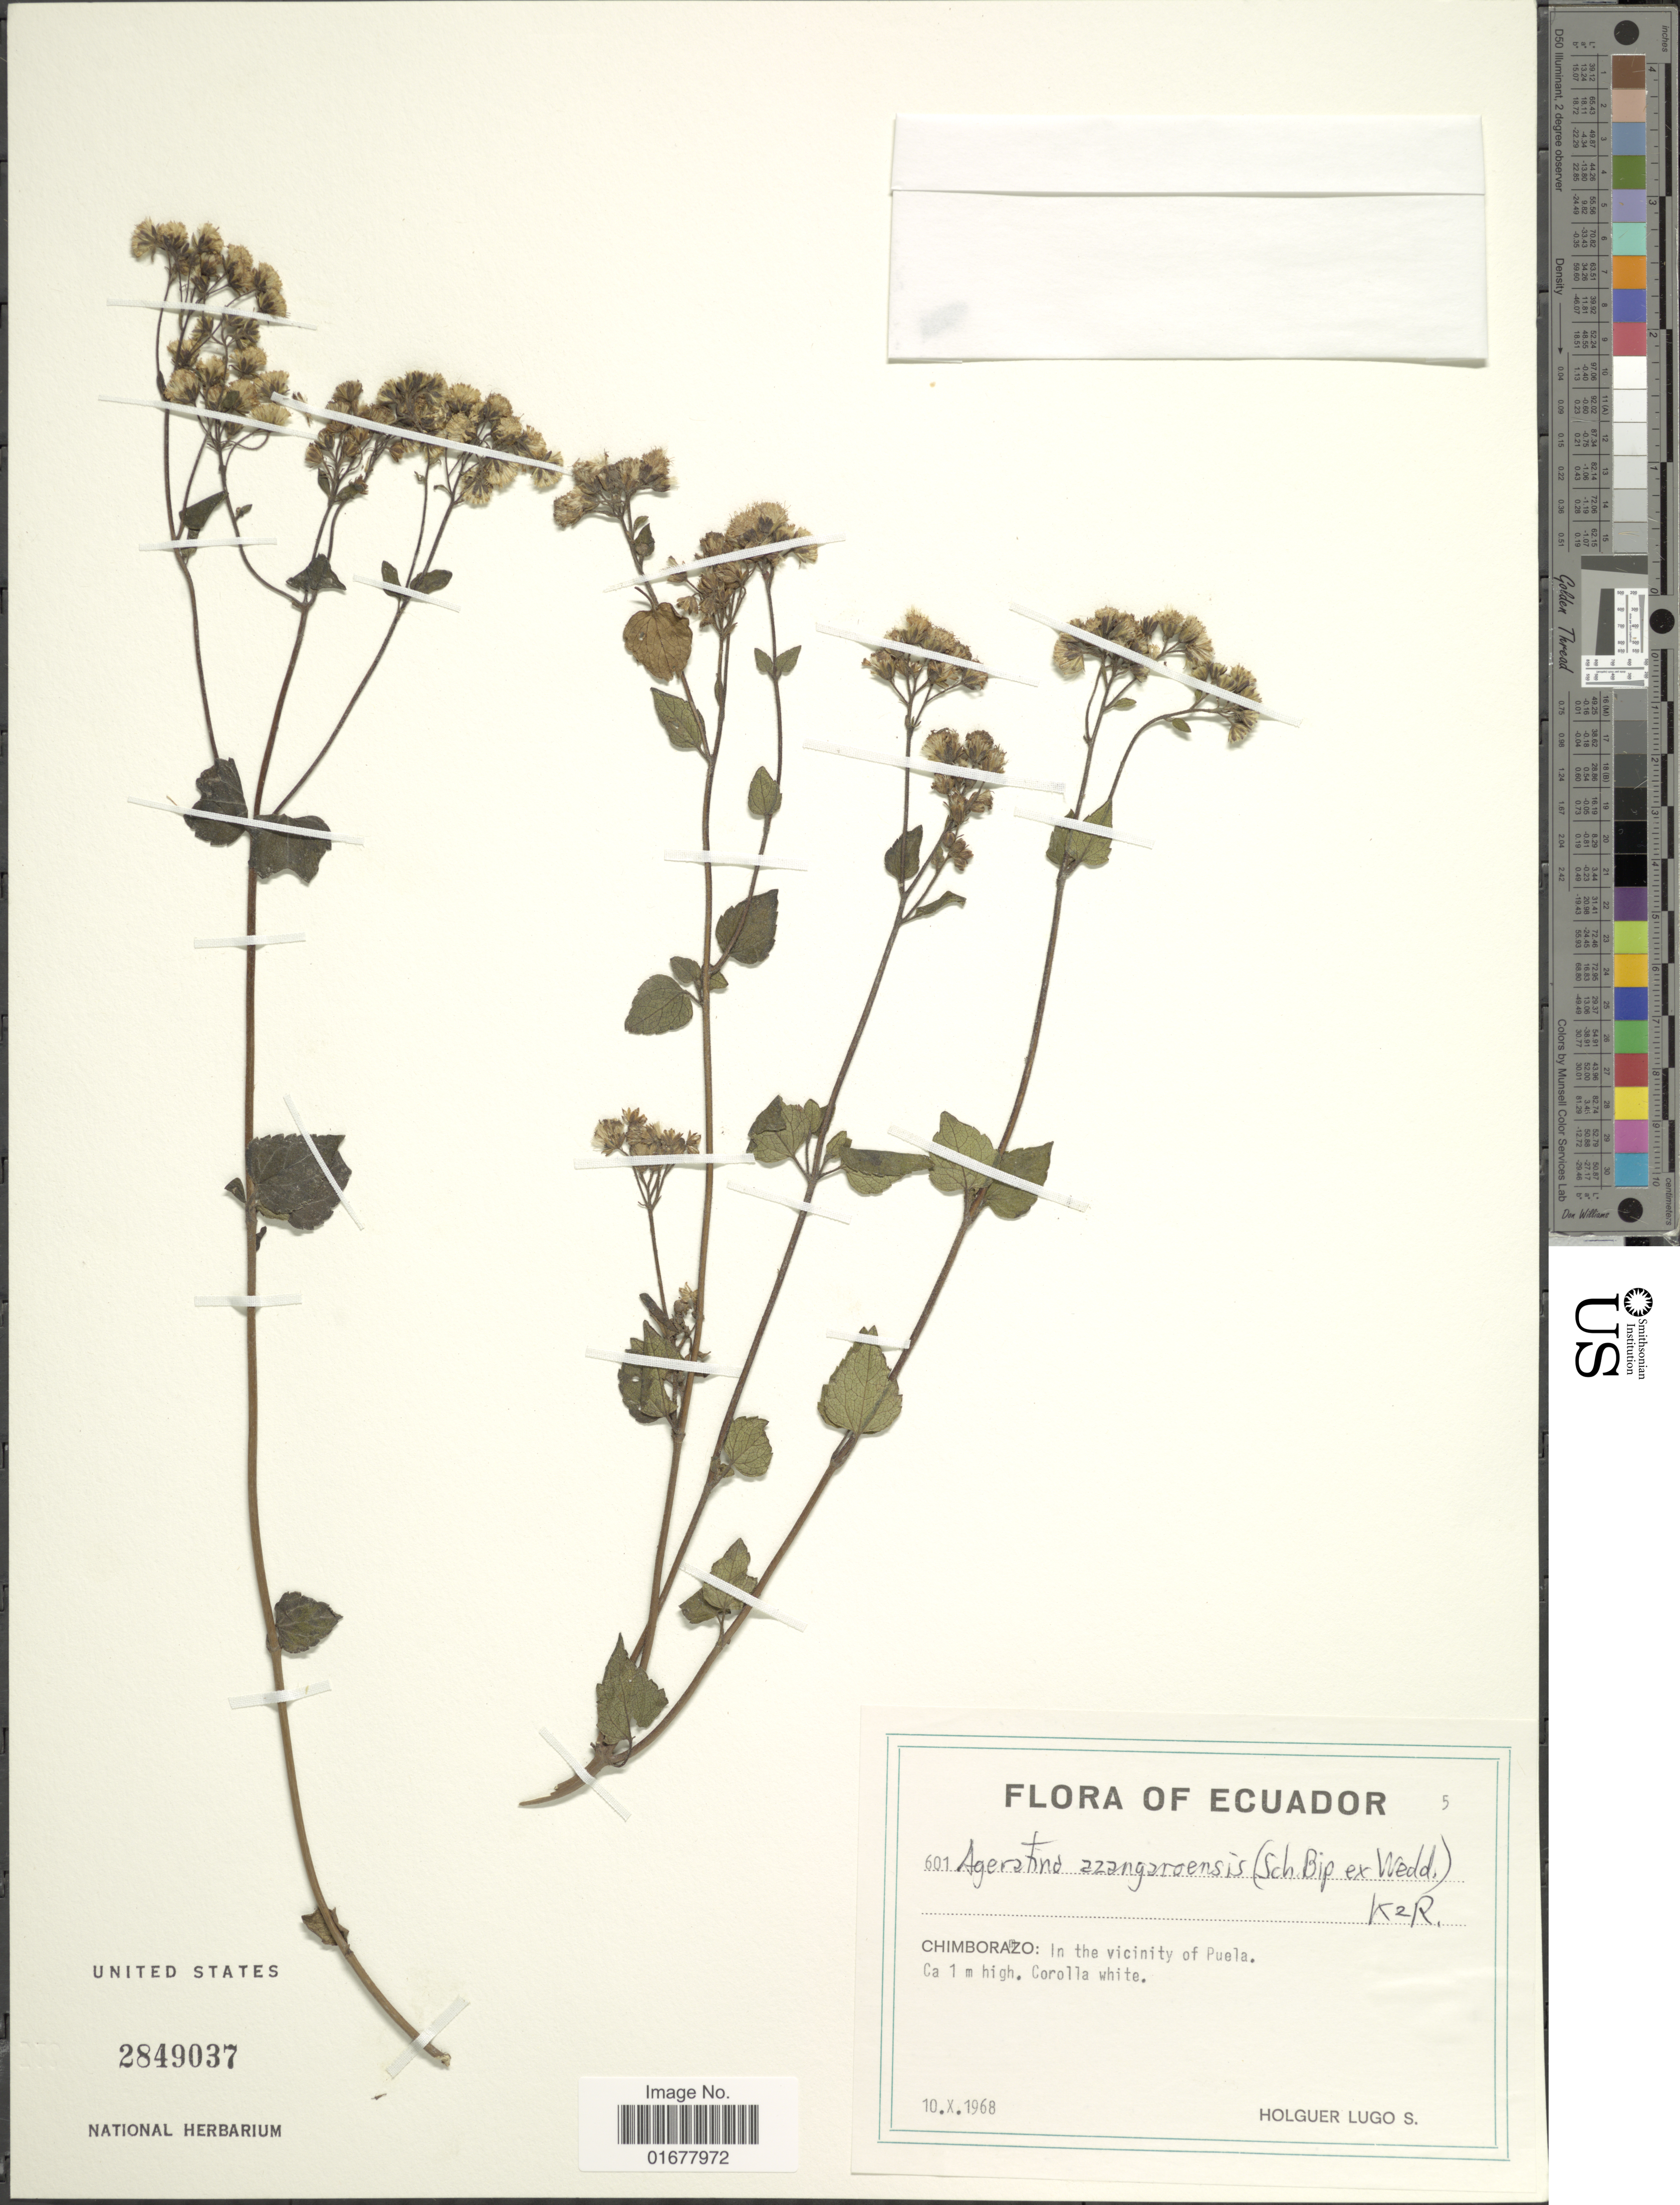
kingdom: Plantae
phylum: Tracheophyta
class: Magnoliopsida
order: Asterales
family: Asteraceae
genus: Ageratina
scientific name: Ageratina pichinchensis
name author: (Kunth) R.M. King & H. Rob.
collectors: H. Lugo S.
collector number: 601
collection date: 1968-10-10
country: Ecuador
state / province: Chimborazo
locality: Chimborazo: In the vicinity of Puela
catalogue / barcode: US 2849037